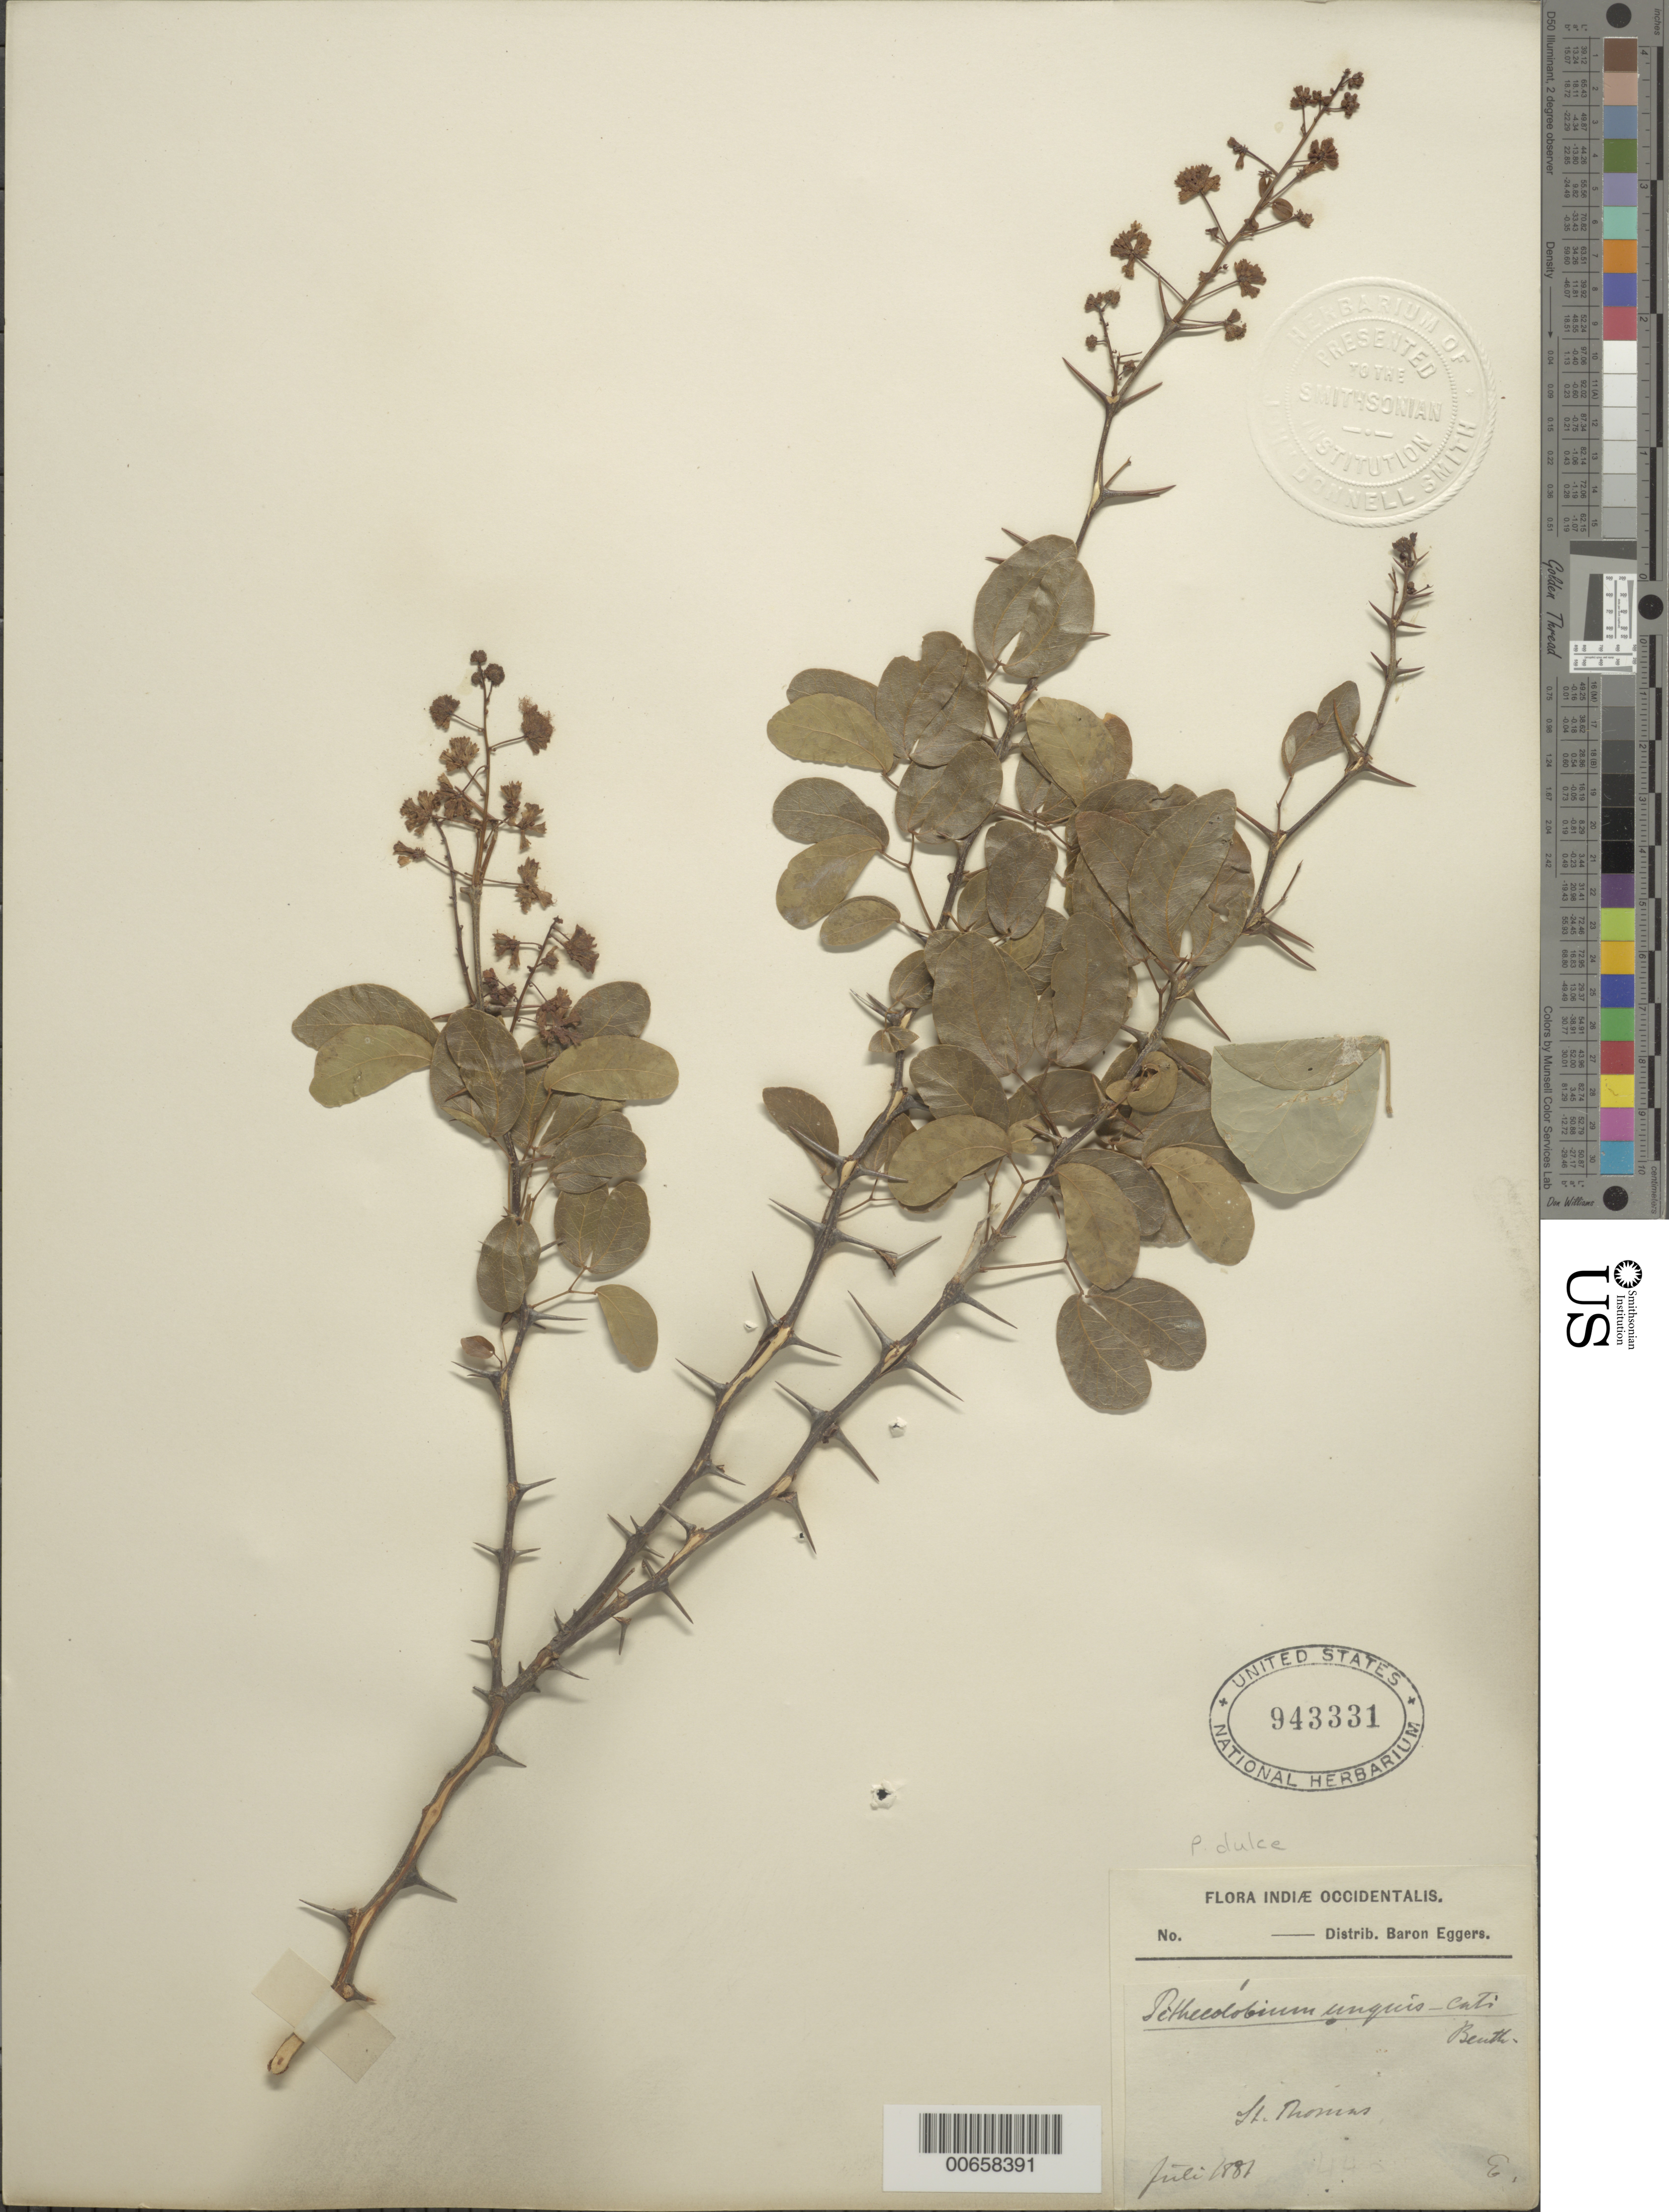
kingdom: Plantae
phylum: Tracheophyta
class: Magnoliopsida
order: Fabales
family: Fabaceae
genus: Pithecellobium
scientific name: Pithecellobium unguis-cati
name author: (L.) Benth.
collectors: H. F. A. von Eggers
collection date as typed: Jul 1881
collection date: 1881-07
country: U.S. Virgin Islands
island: St. Thomas Island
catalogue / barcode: US 943331